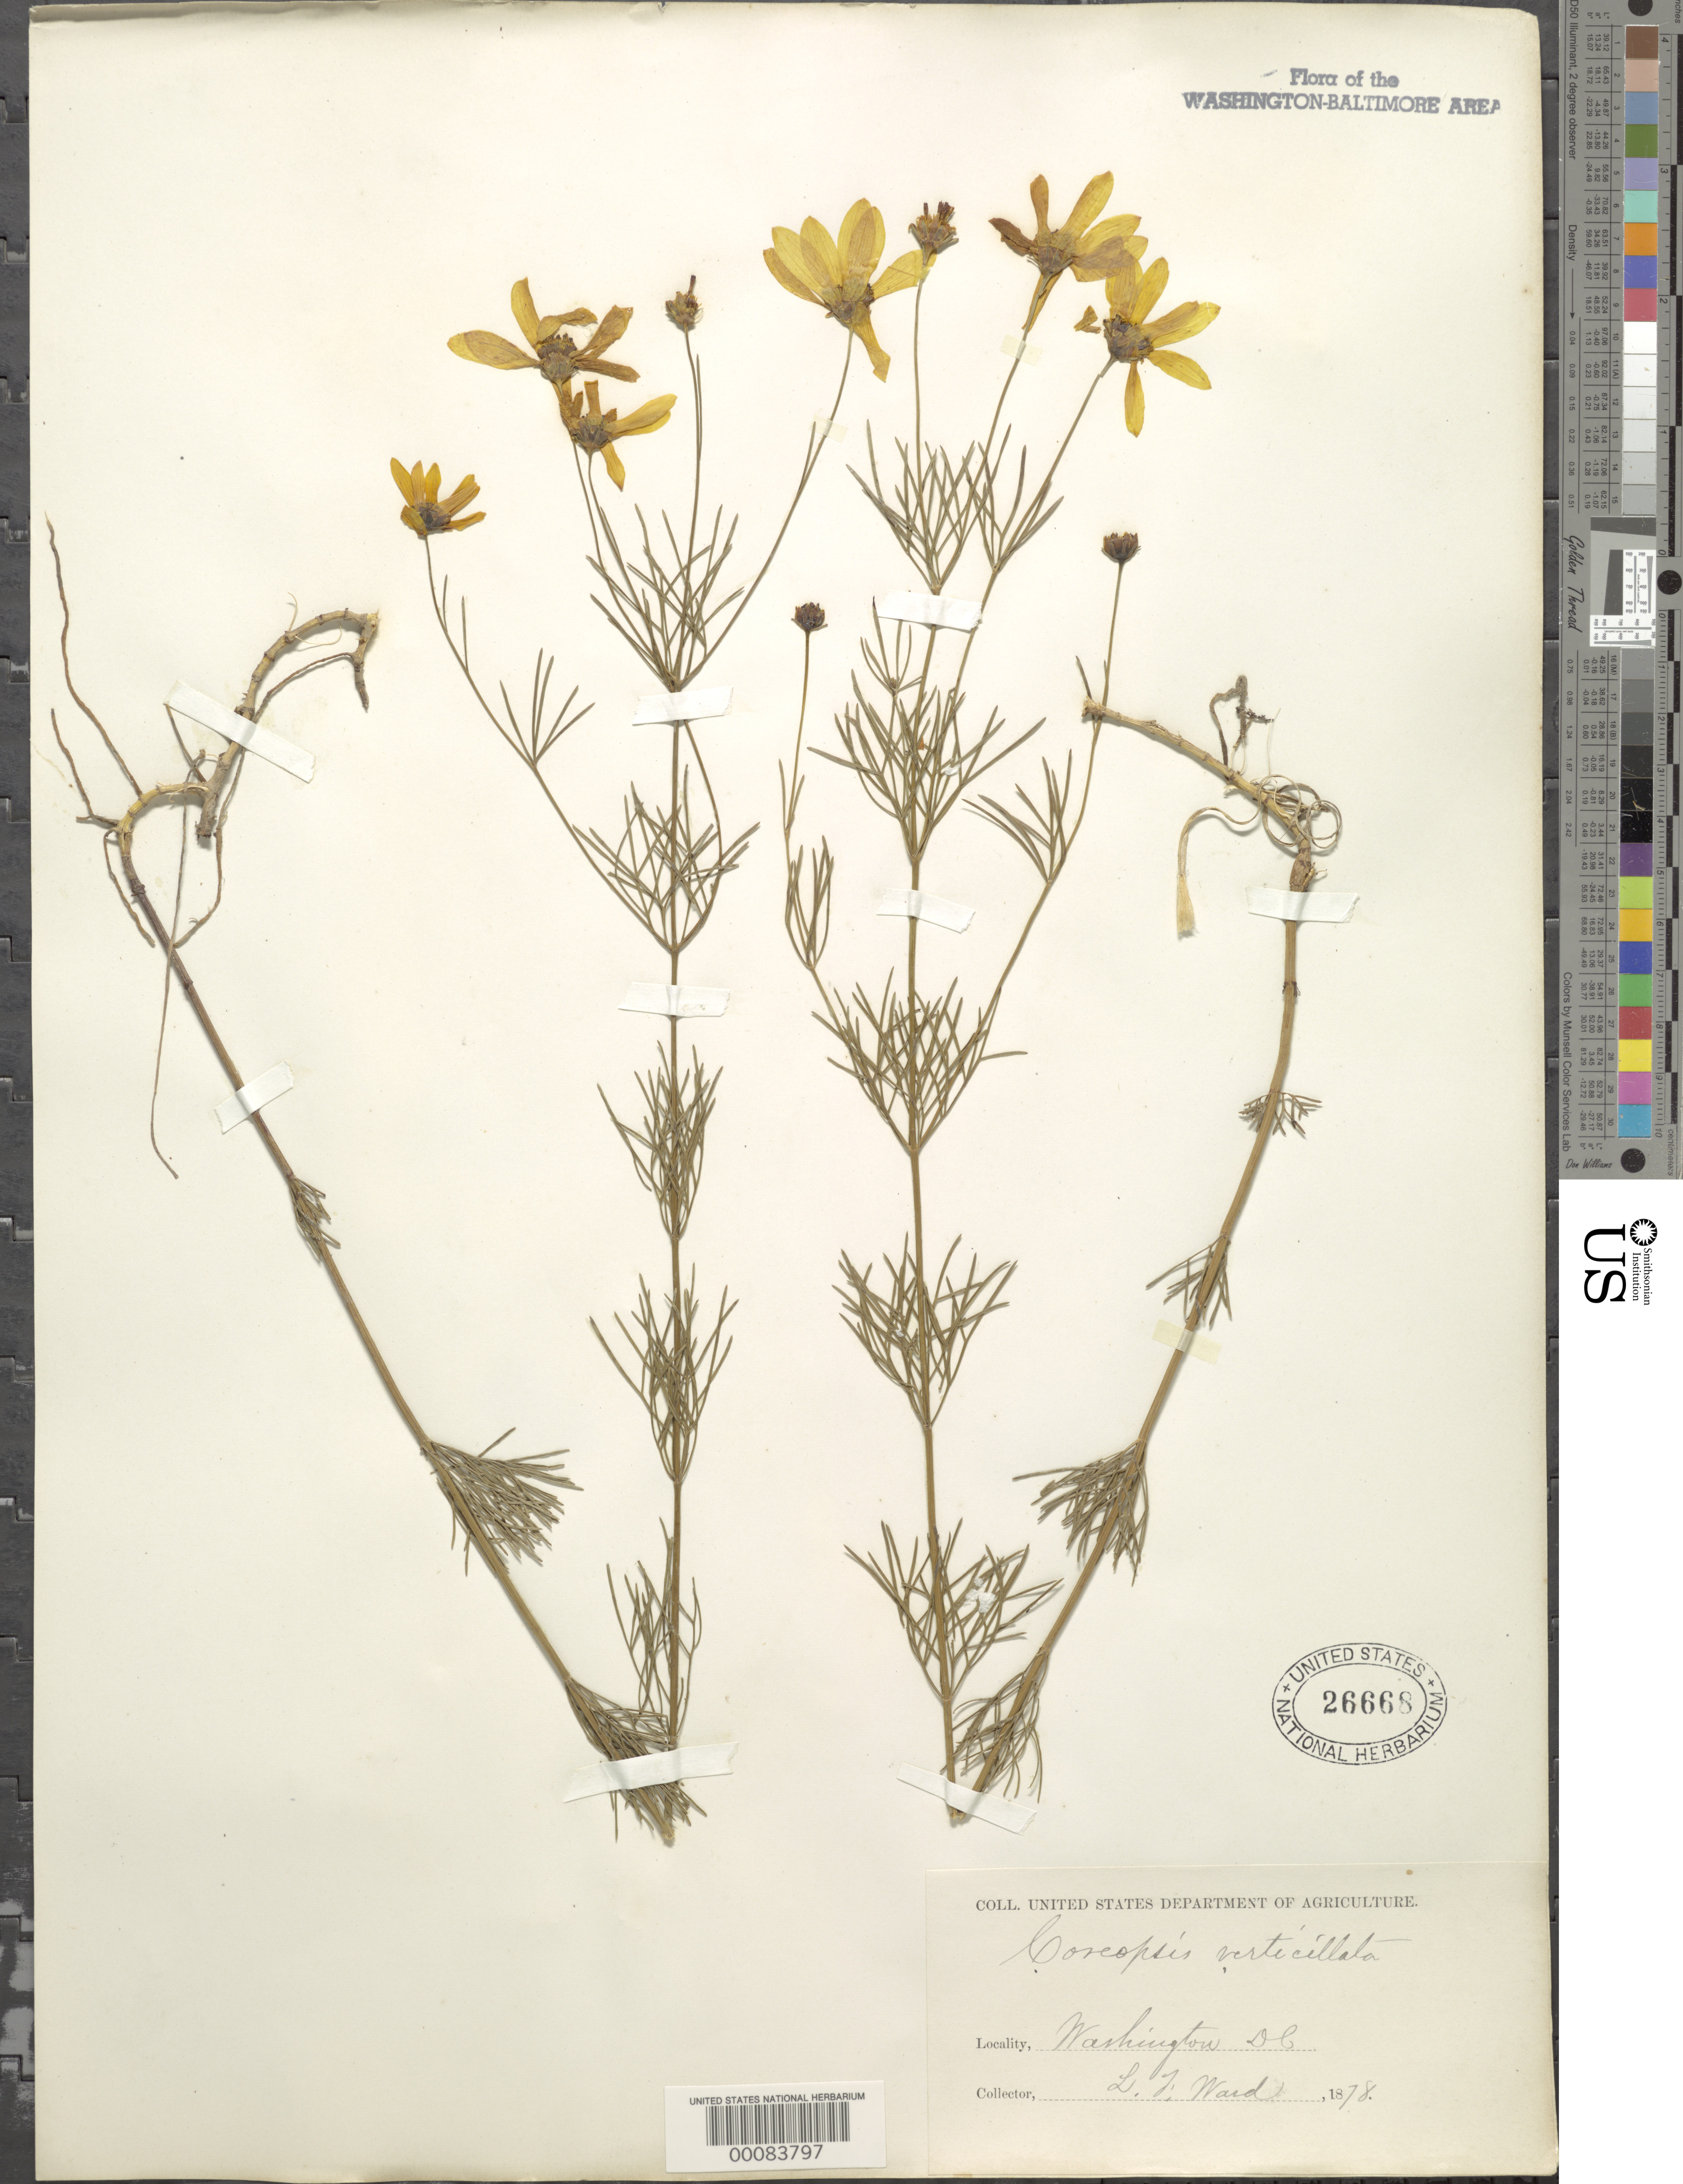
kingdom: Plantae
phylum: Tracheophyta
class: Magnoliopsida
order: Asterales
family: Asteraceae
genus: Coreopsis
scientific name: Coreopsis verticillata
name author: L.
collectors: L. F. Ward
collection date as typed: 1878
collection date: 1878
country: United States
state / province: District of Columbia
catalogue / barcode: US 26668